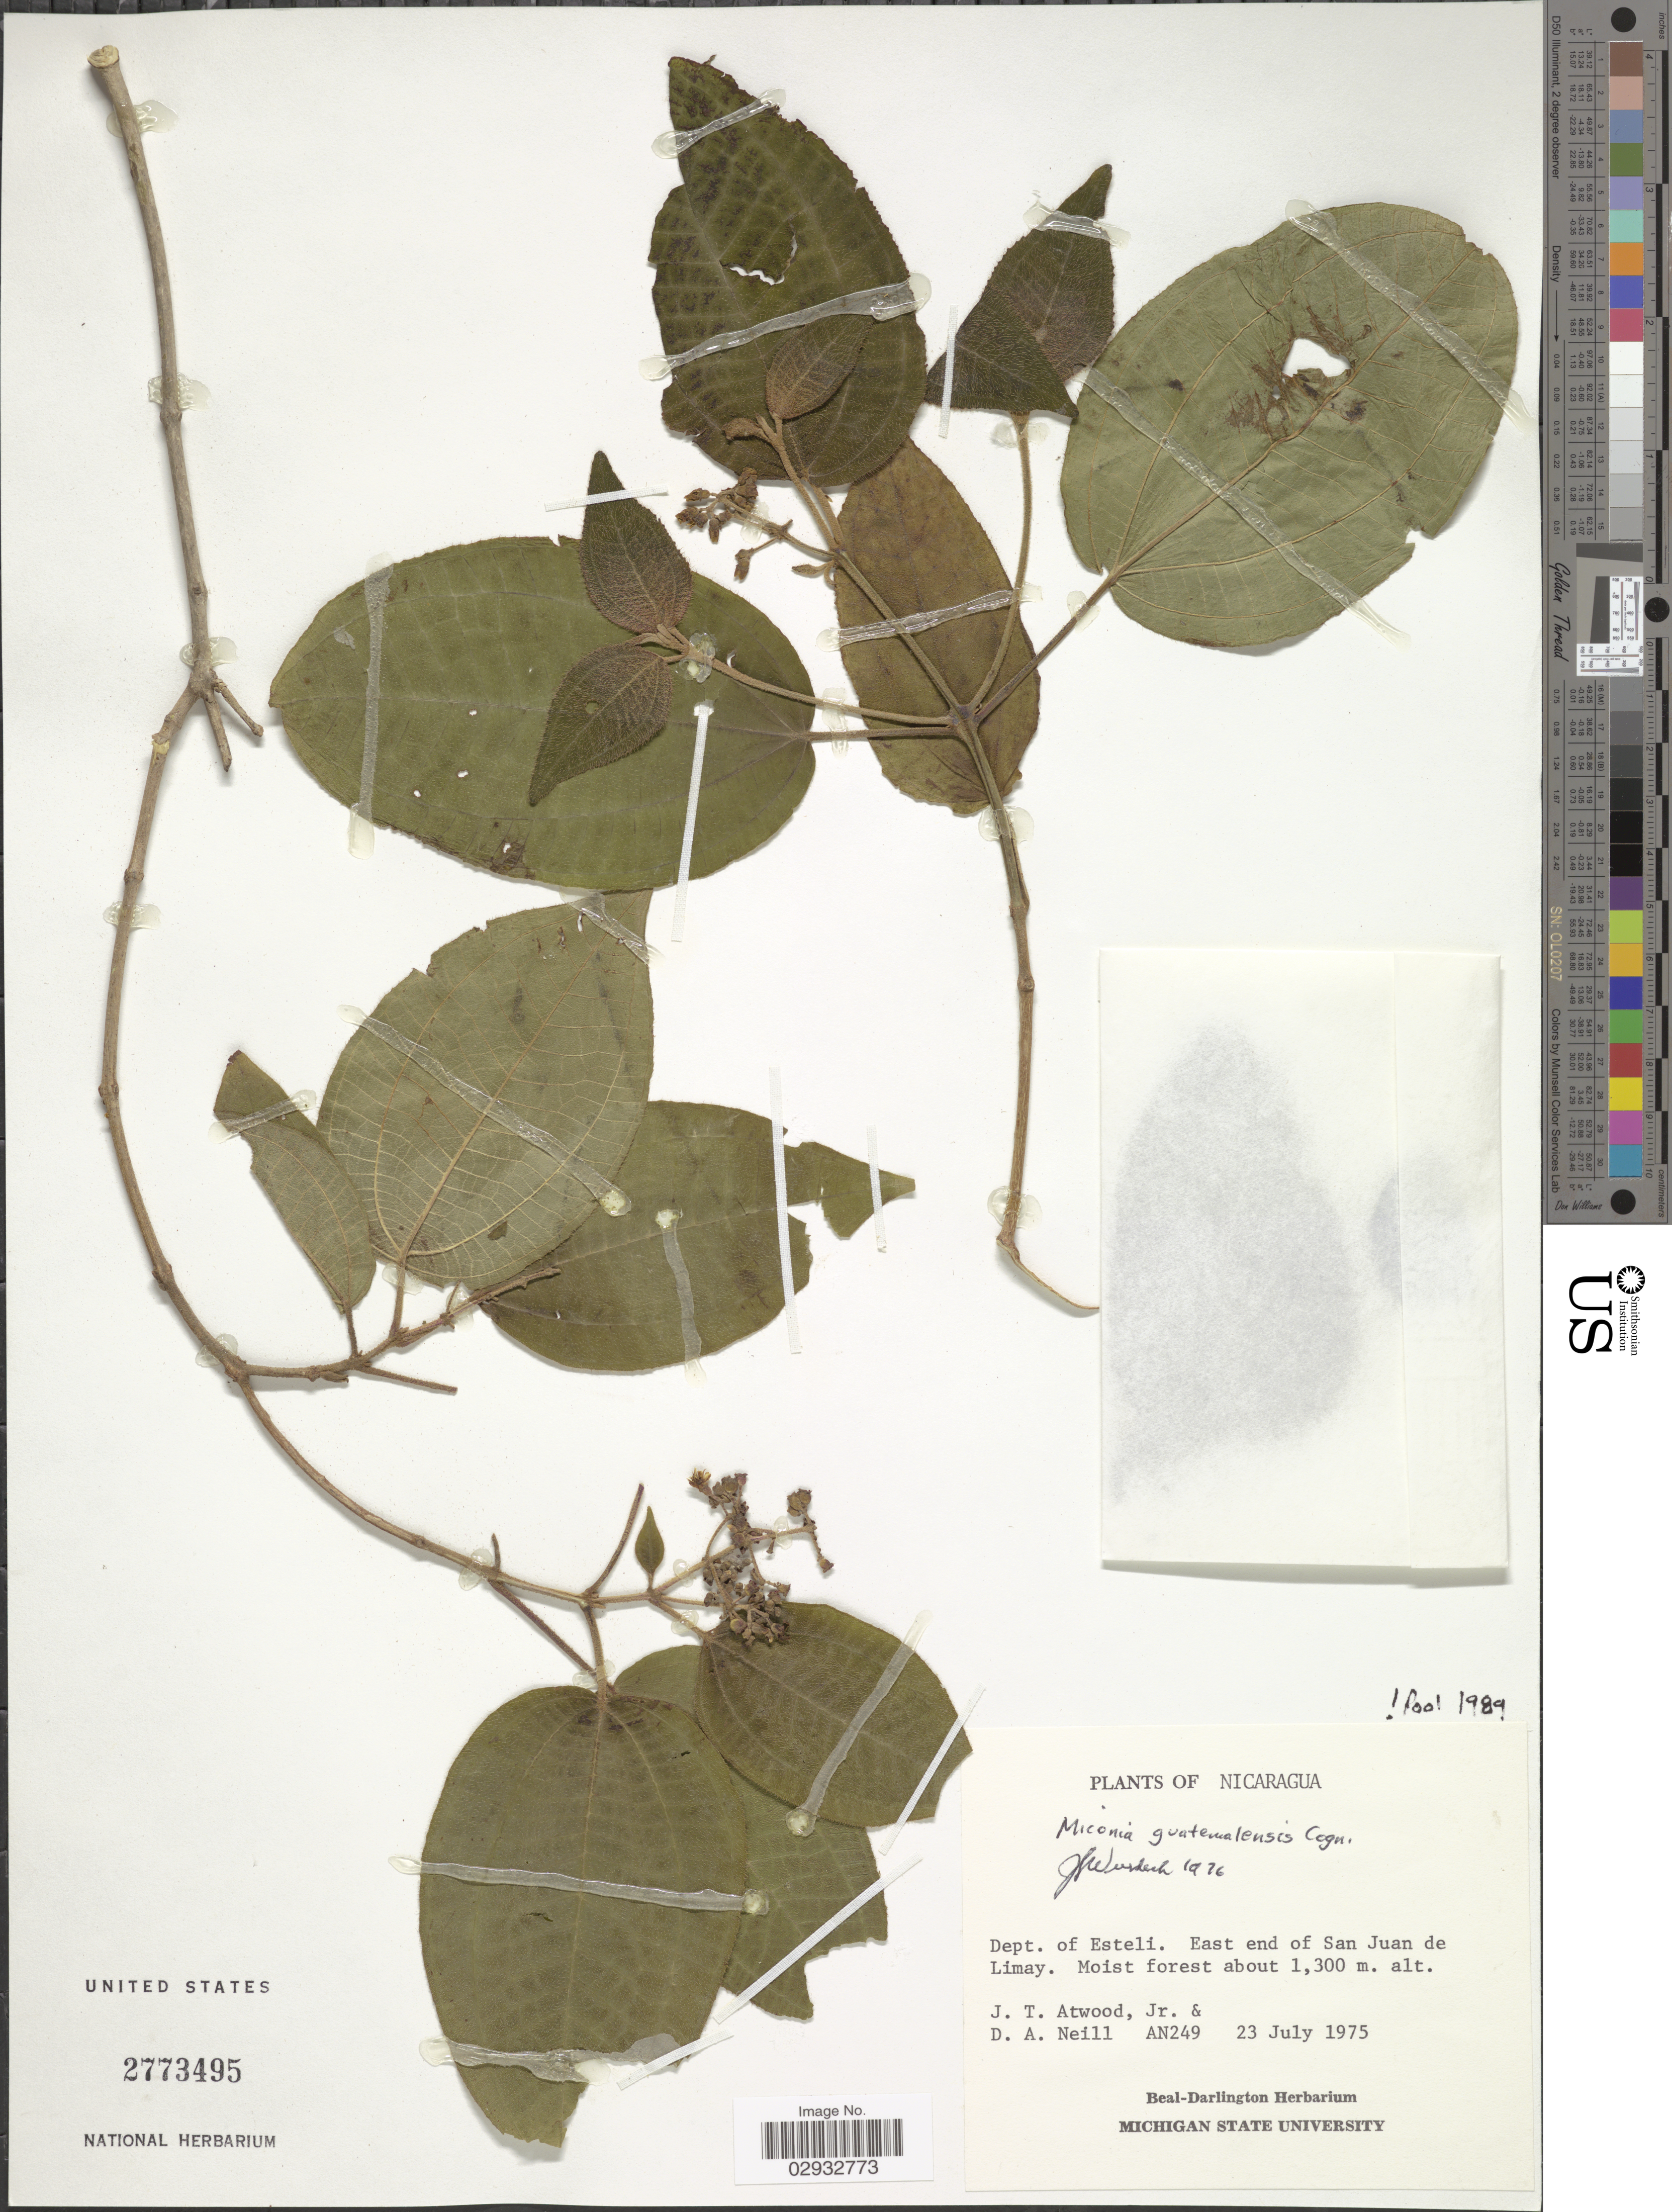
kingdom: Plantae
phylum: Tracheophyta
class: Magnoliopsida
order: Myrtales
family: Melastomataceae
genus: Miconia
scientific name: Miconia guatemalensis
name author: Cogn. in Donn. Sm.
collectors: J. Atwood & D. A. Neill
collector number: AN249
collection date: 1975-07-23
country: Nicaragua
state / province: Esteli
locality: Dept. of Esteli. East end of San Juan de Limay.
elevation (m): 1300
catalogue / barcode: US 2773495